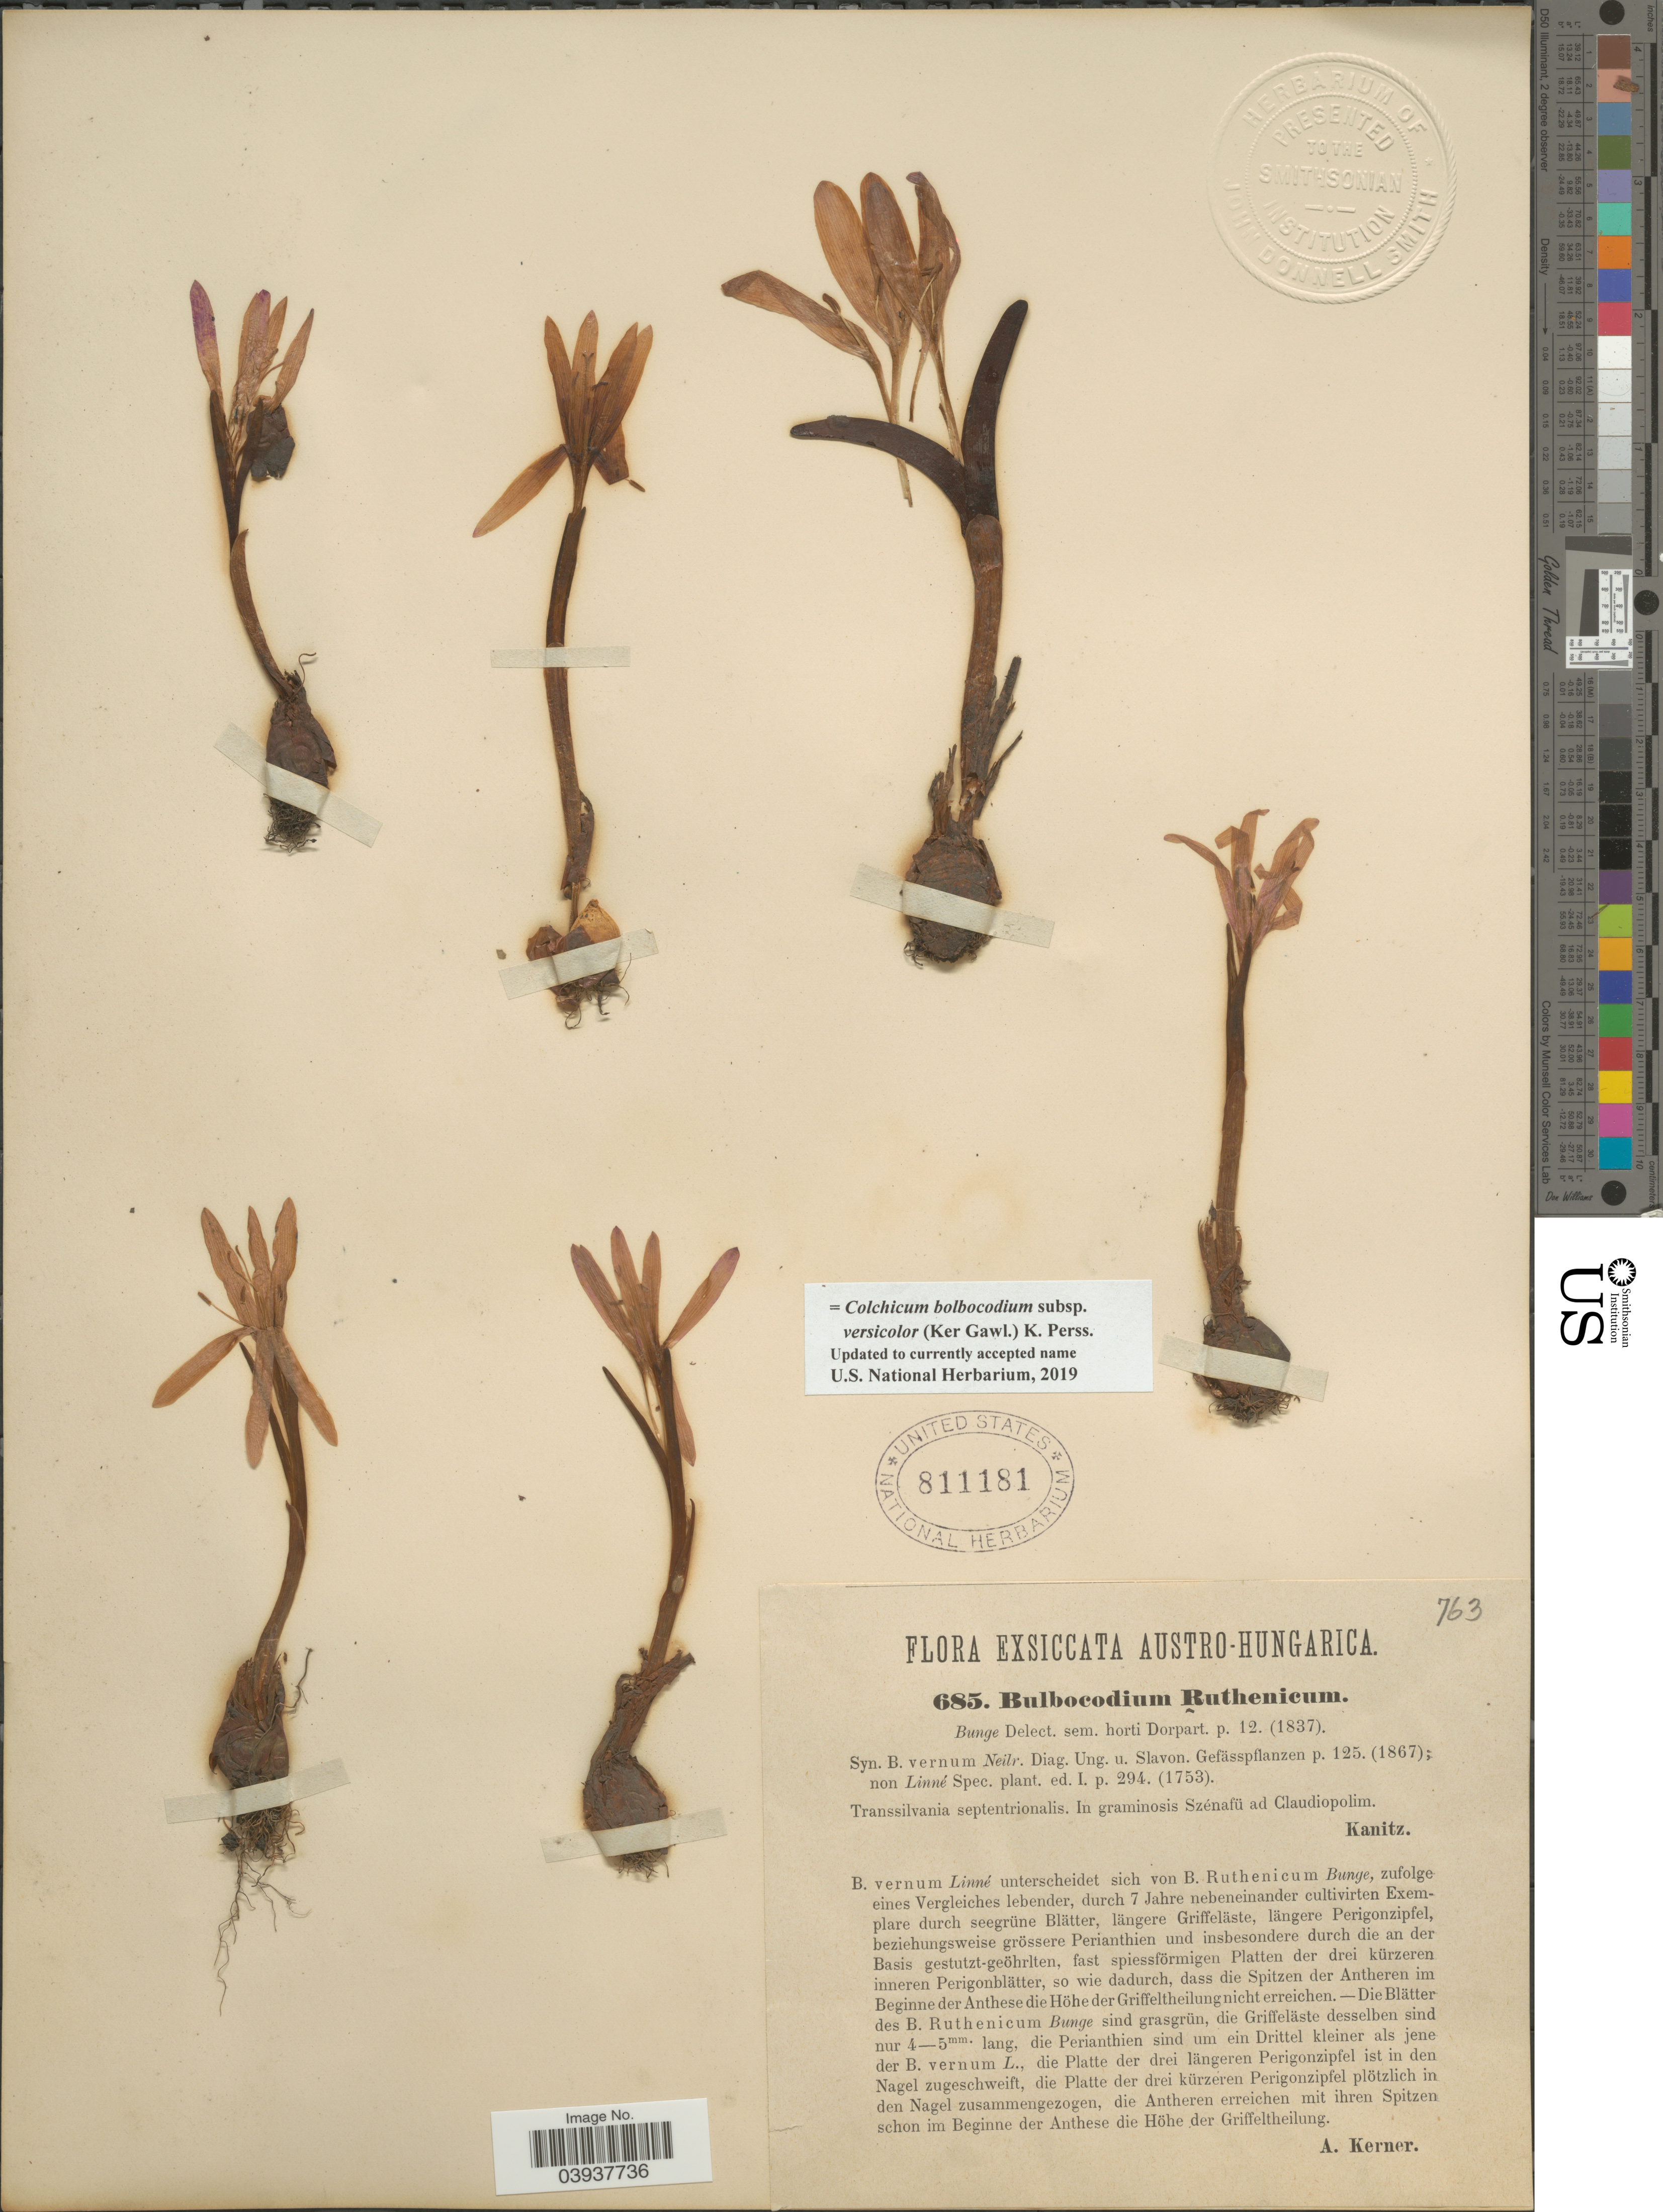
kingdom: Plantae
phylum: Tracheophyta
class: Liliopsida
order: Liliales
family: Colchicaceae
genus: Colchicum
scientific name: Colchicum bulbocodium subsp. versicolor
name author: (Ker Gawl.) K. Perss.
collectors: Kanitz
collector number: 685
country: Romania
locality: Austro-Hungarica. Transsilvania septentrionalis. In graminosis Szénafü ad Claudiopolim.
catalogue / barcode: US 811181